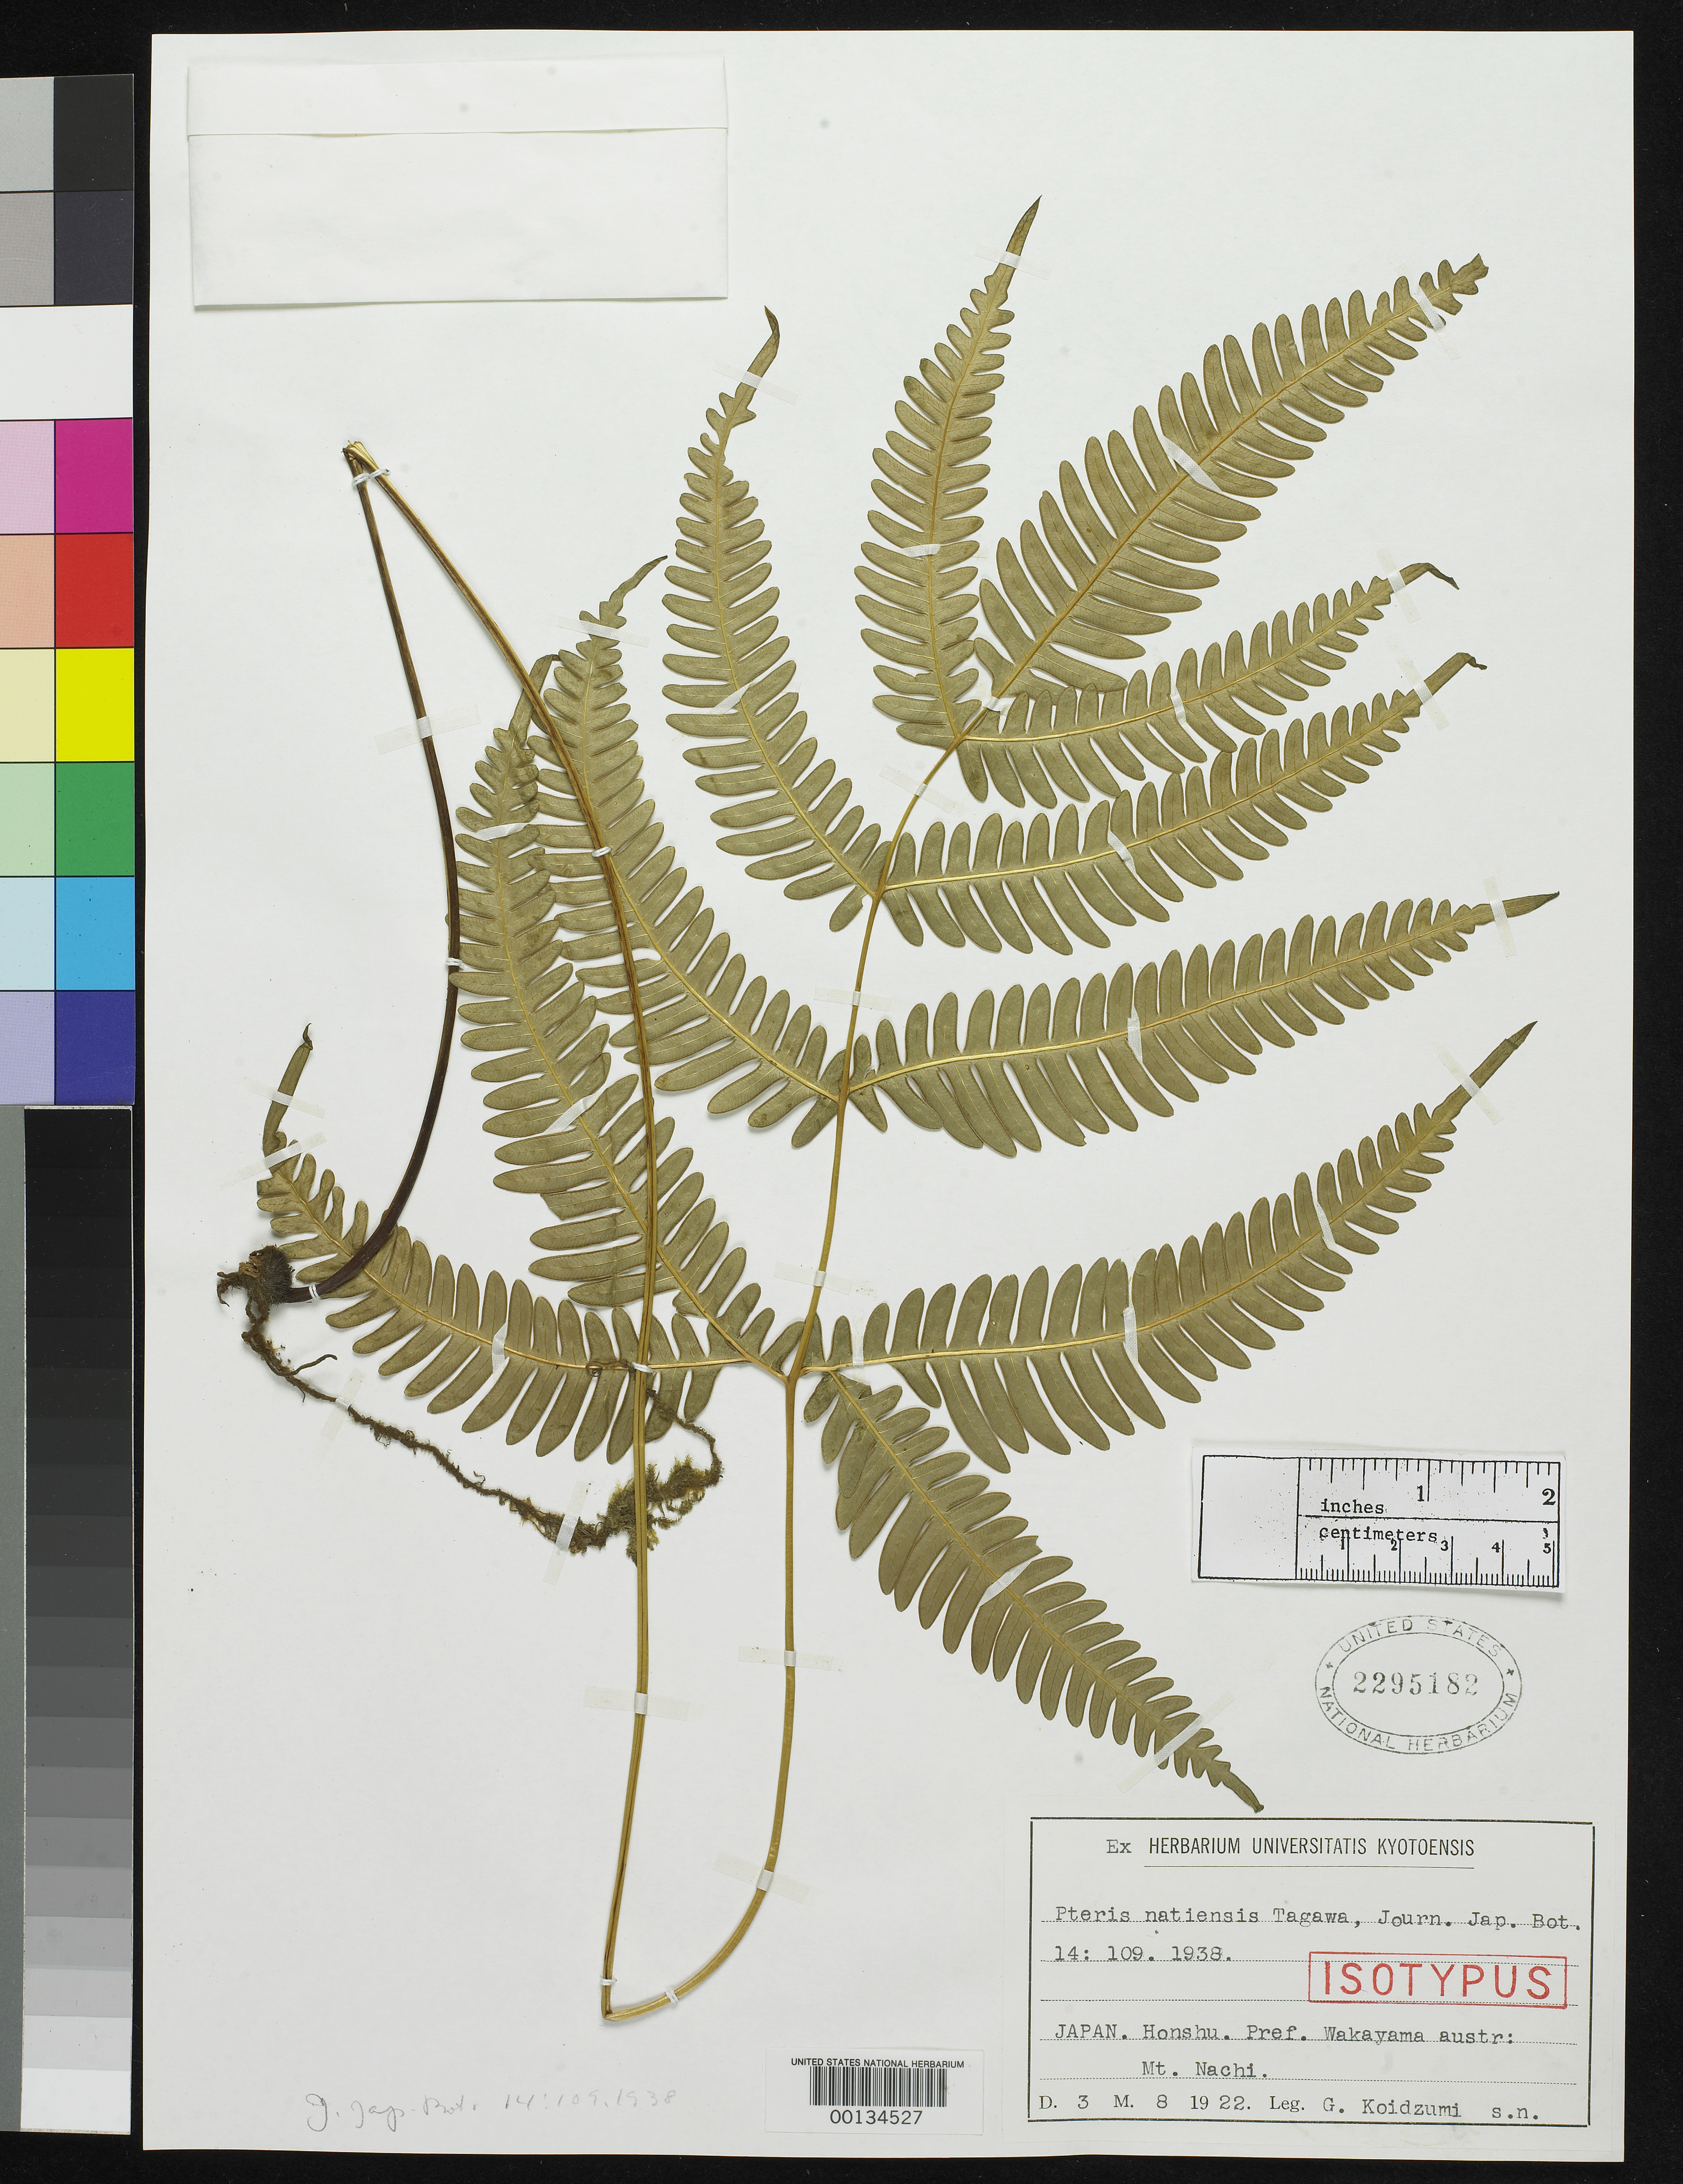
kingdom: Plantae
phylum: Tracheophyta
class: Polypodiopsida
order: Polypodiales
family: Pteridaceae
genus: Pteris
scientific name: Pteris natiensis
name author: Tagawa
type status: Isotype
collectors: G. Koidzumi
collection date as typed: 03 Aug 1922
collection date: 1922-08-03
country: Japan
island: Honshu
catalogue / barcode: US 2295182